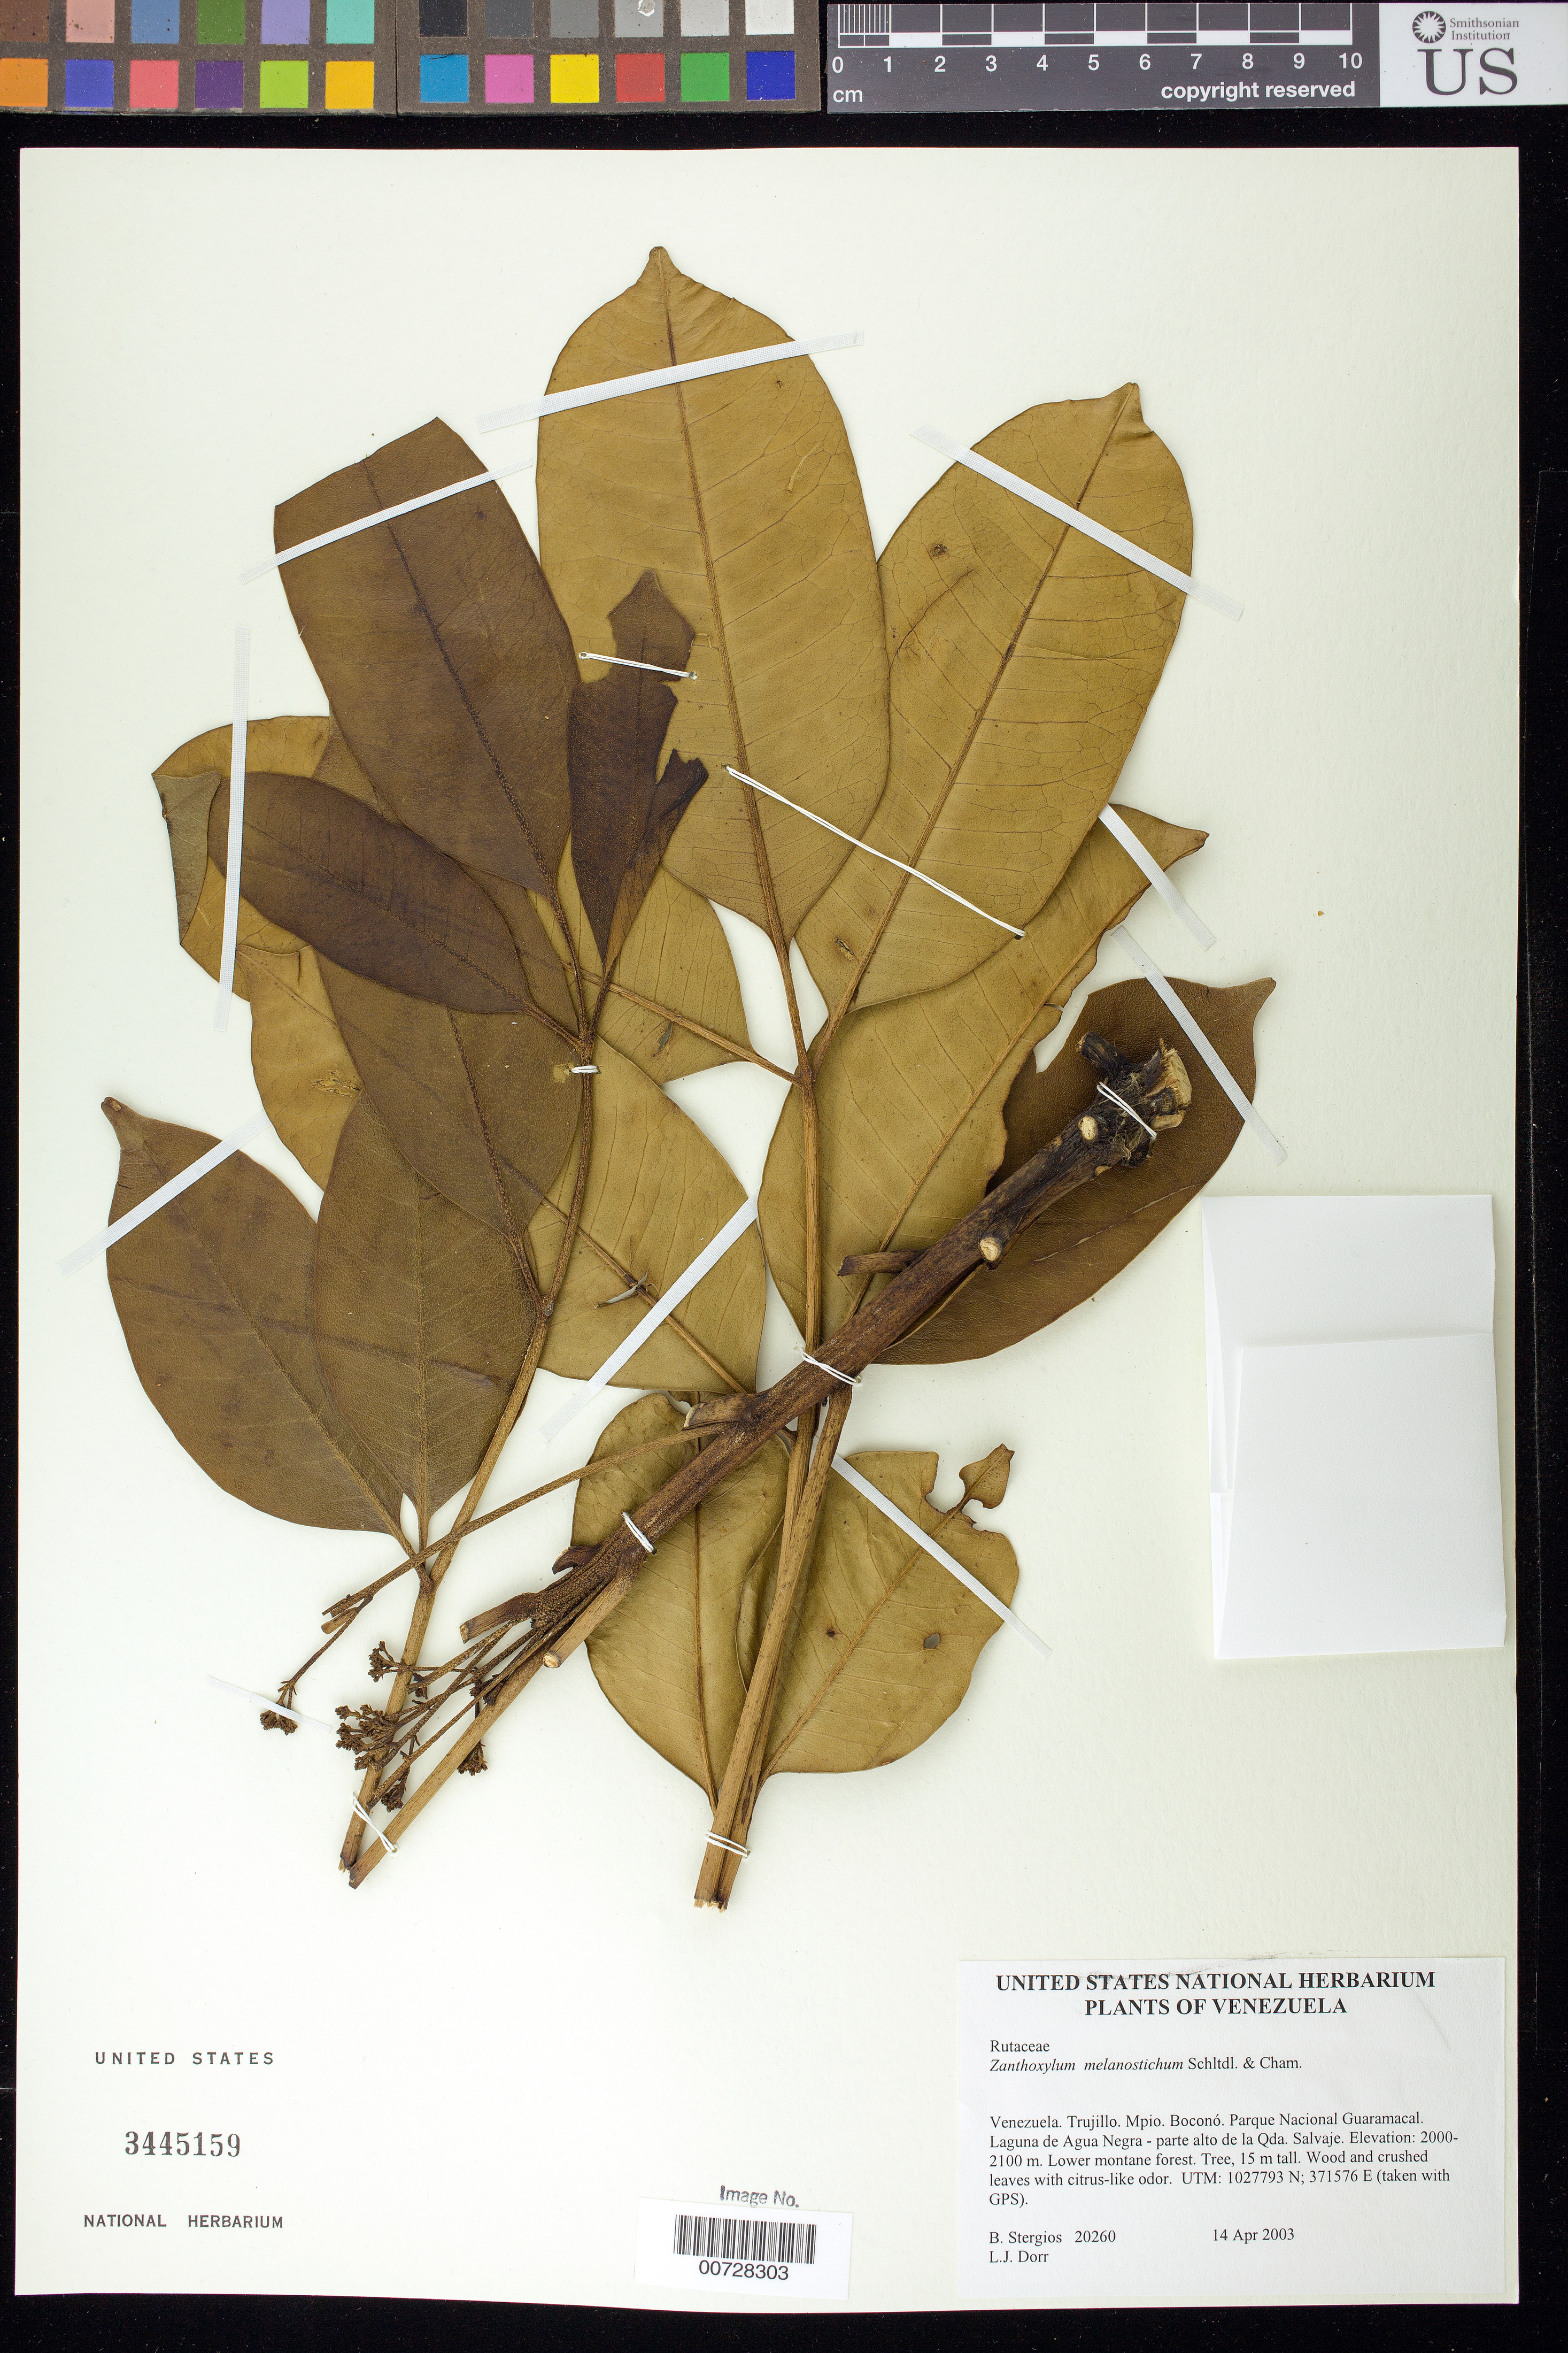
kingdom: Plantae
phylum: Tracheophyta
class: Magnoliopsida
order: Sapindales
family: Rutaceae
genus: Zanthoxylum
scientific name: Zanthoxylum melanostictum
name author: Schltdl. & Cham.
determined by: Dorr, L. J., (BOT), Smithsonian Institution - National Museum of Natural History (UNITED STATES)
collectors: B. G. Stergios & L. J. Dorr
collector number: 20260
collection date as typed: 14 Apr 2003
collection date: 2003-04-14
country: Venezuela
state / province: Trujillo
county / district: Boconó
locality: Parque Nacional Guaramacal. Laguna de Agua Negra - parte alto de la Qda. Salvaje.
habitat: Lower montane forest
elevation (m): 2000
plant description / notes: AAU, BR, CAS, CTES, PORT, US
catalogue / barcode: US 3445159